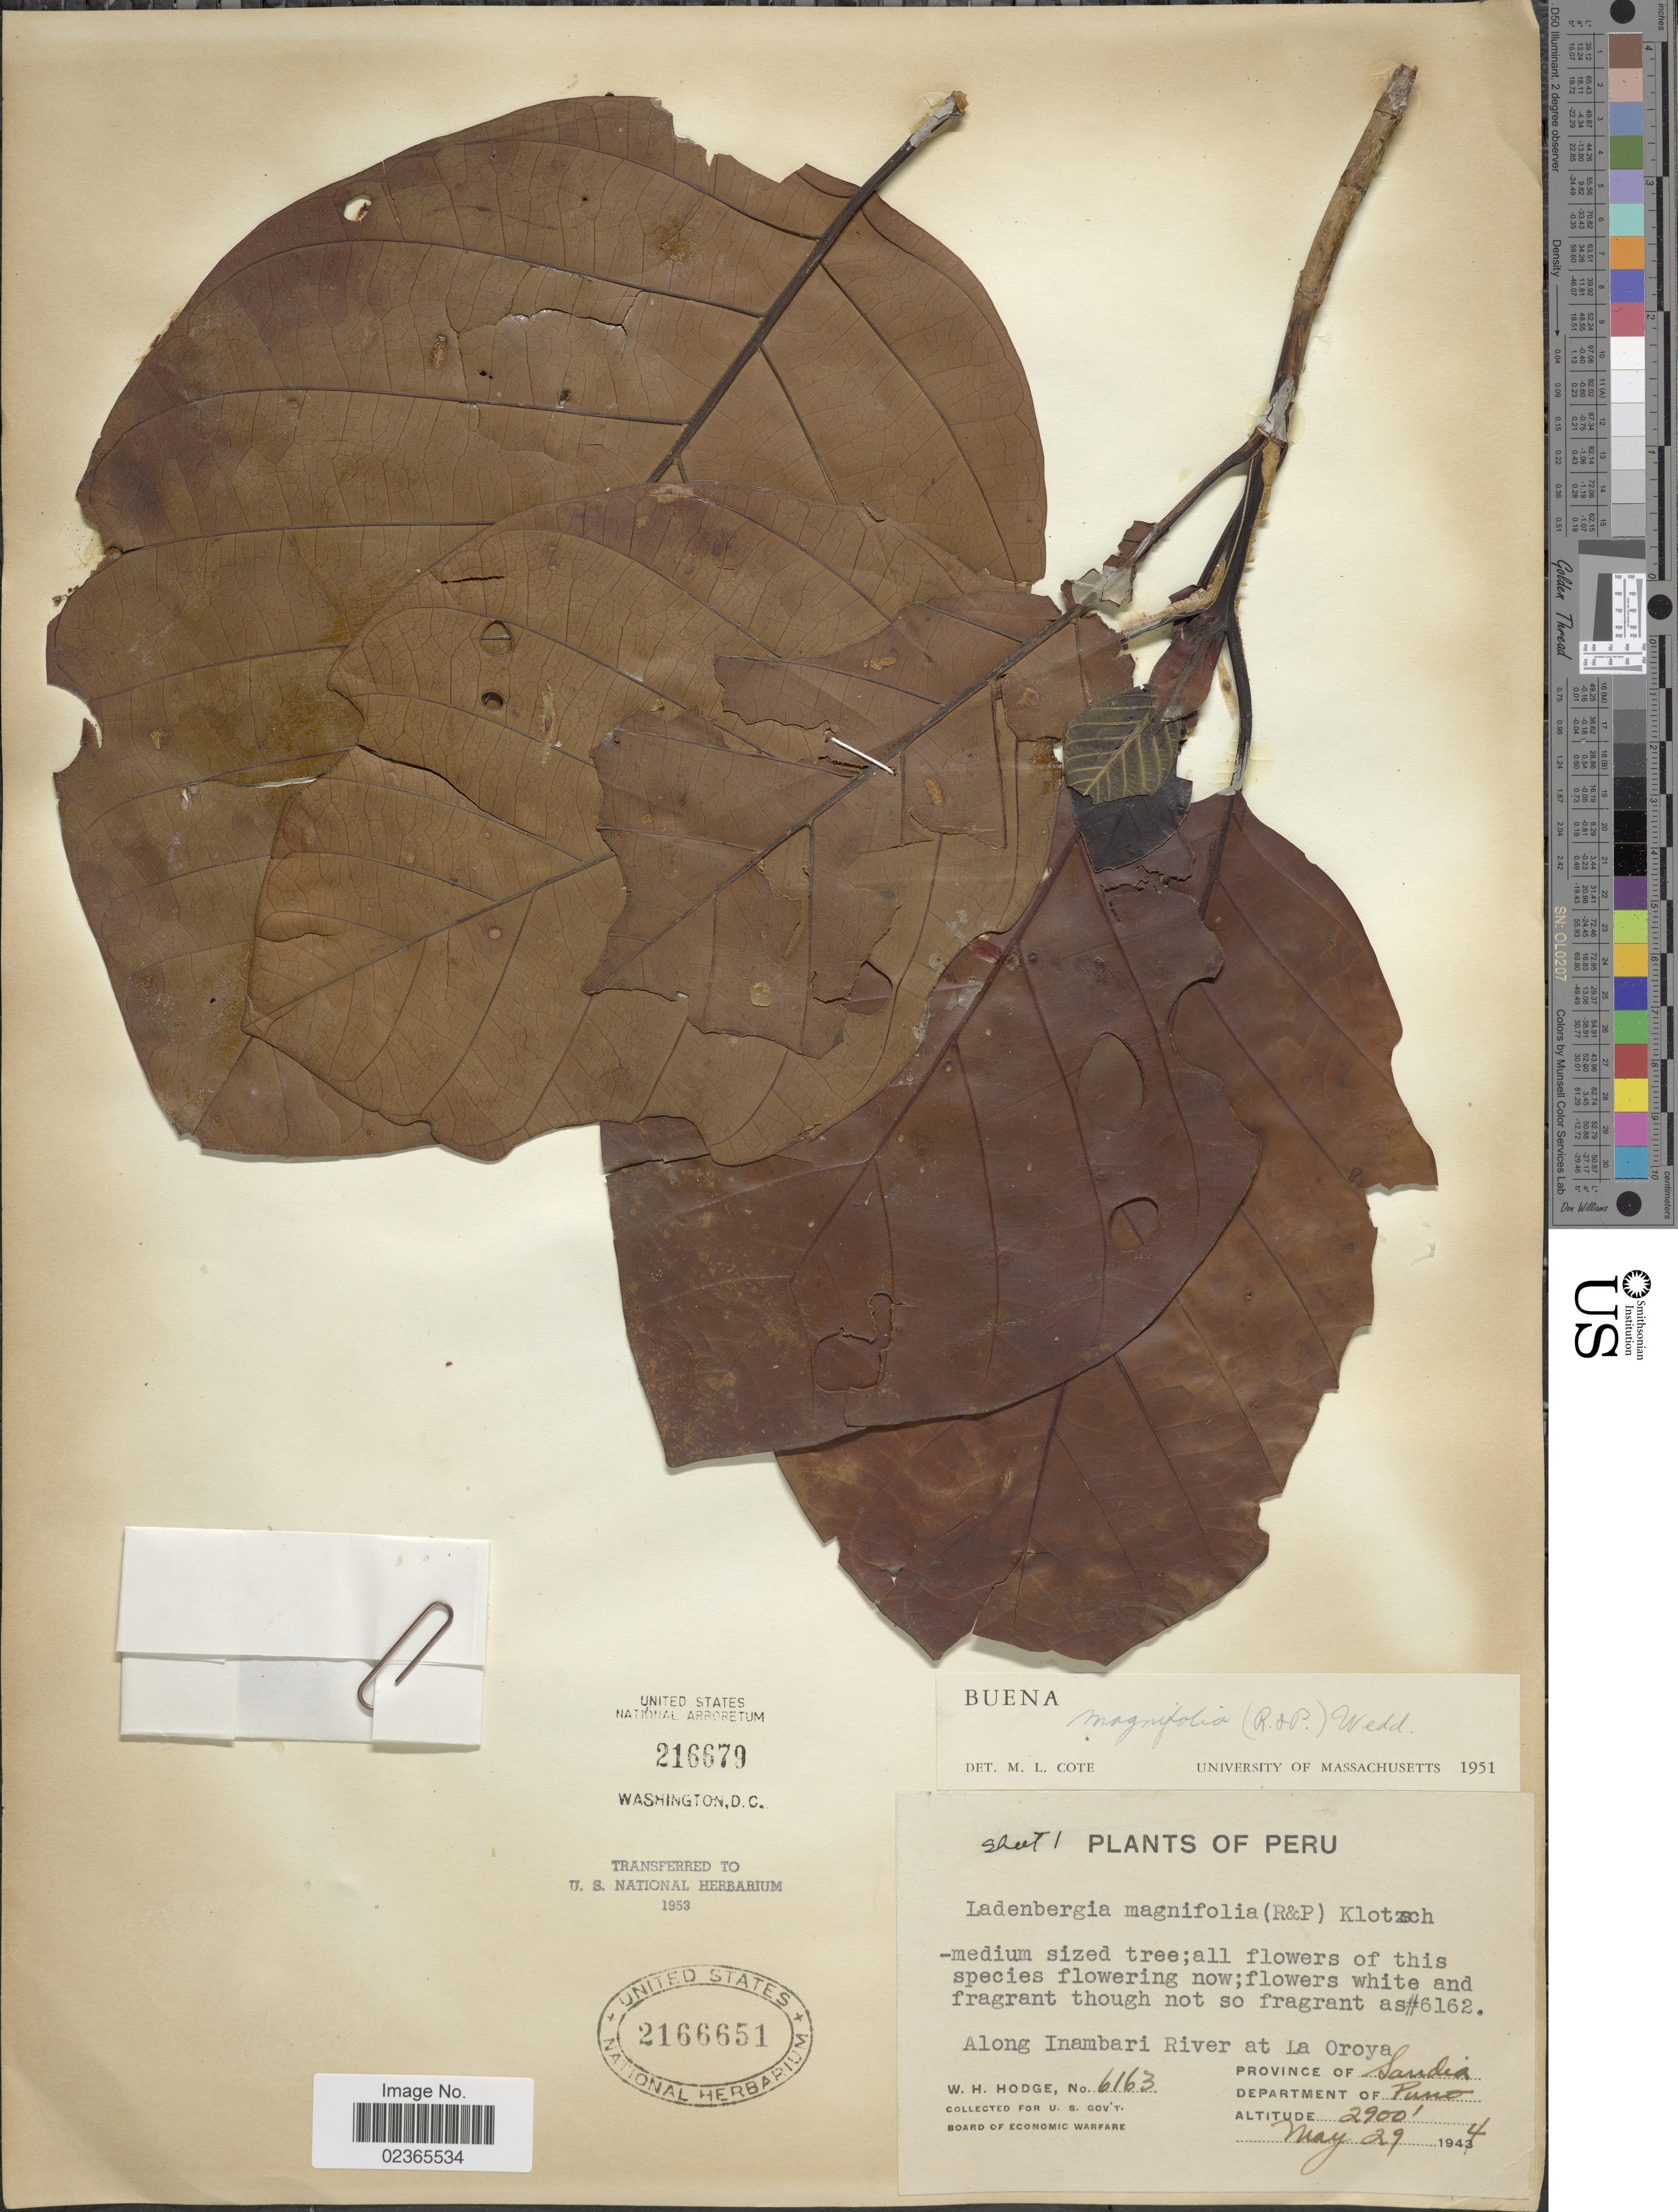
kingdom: Plantae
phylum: Tracheophyta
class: Magnoliopsida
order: Gentianales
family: Rubiaceae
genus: Ladenbergia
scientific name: Ladenbergia oblongifolia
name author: (Mutis) L. Andersson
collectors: W. Hodge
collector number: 6163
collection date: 1944-05-29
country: Peru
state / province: Puno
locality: Along Inambari River at La Oroya, Prov. of Sandia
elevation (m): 884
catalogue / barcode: US 2166651